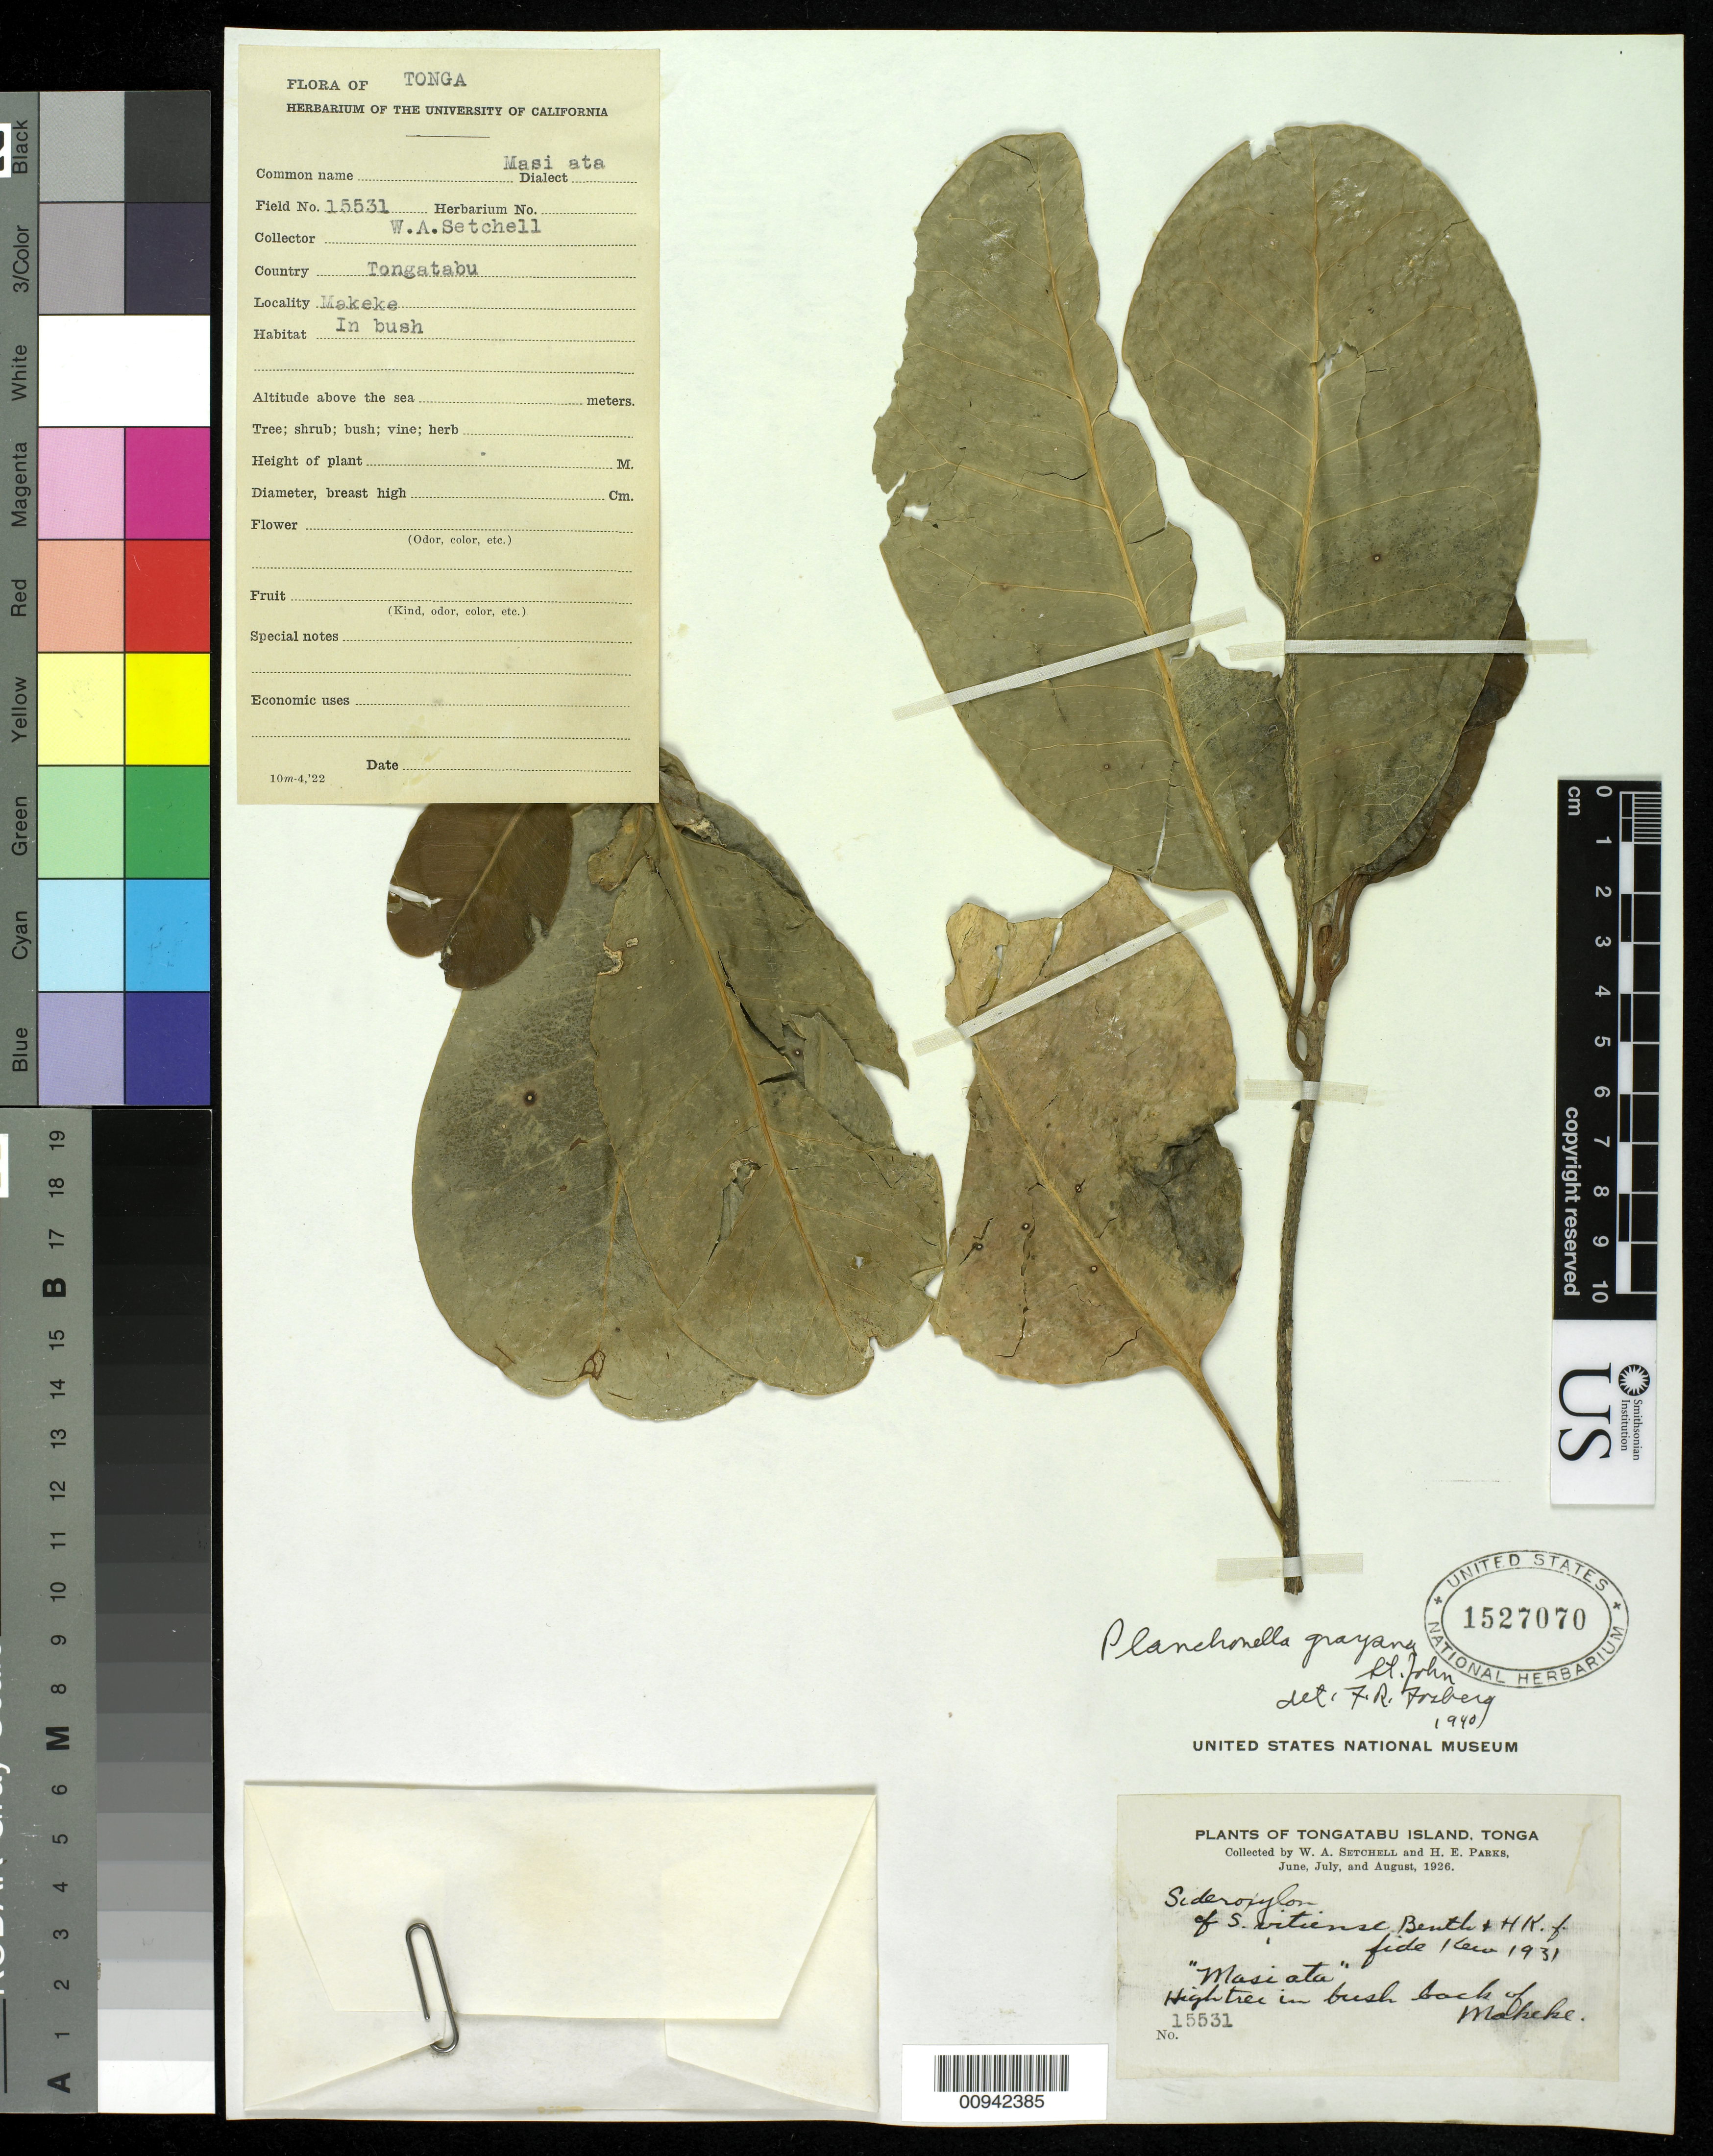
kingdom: Plantae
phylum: Tracheophyta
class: Magnoliopsida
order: Ericales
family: Sapotaceae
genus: Planchonella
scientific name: Planchonella costata var. vitiensis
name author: (A. Gray) H.J. Lam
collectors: W. Setchell & H. E. Parks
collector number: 15531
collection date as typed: Jun 1926 to Aug 1926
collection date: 1926-06/1926-08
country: Tonga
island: Tongatapu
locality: high in bush back of Makeke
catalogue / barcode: US 1527070